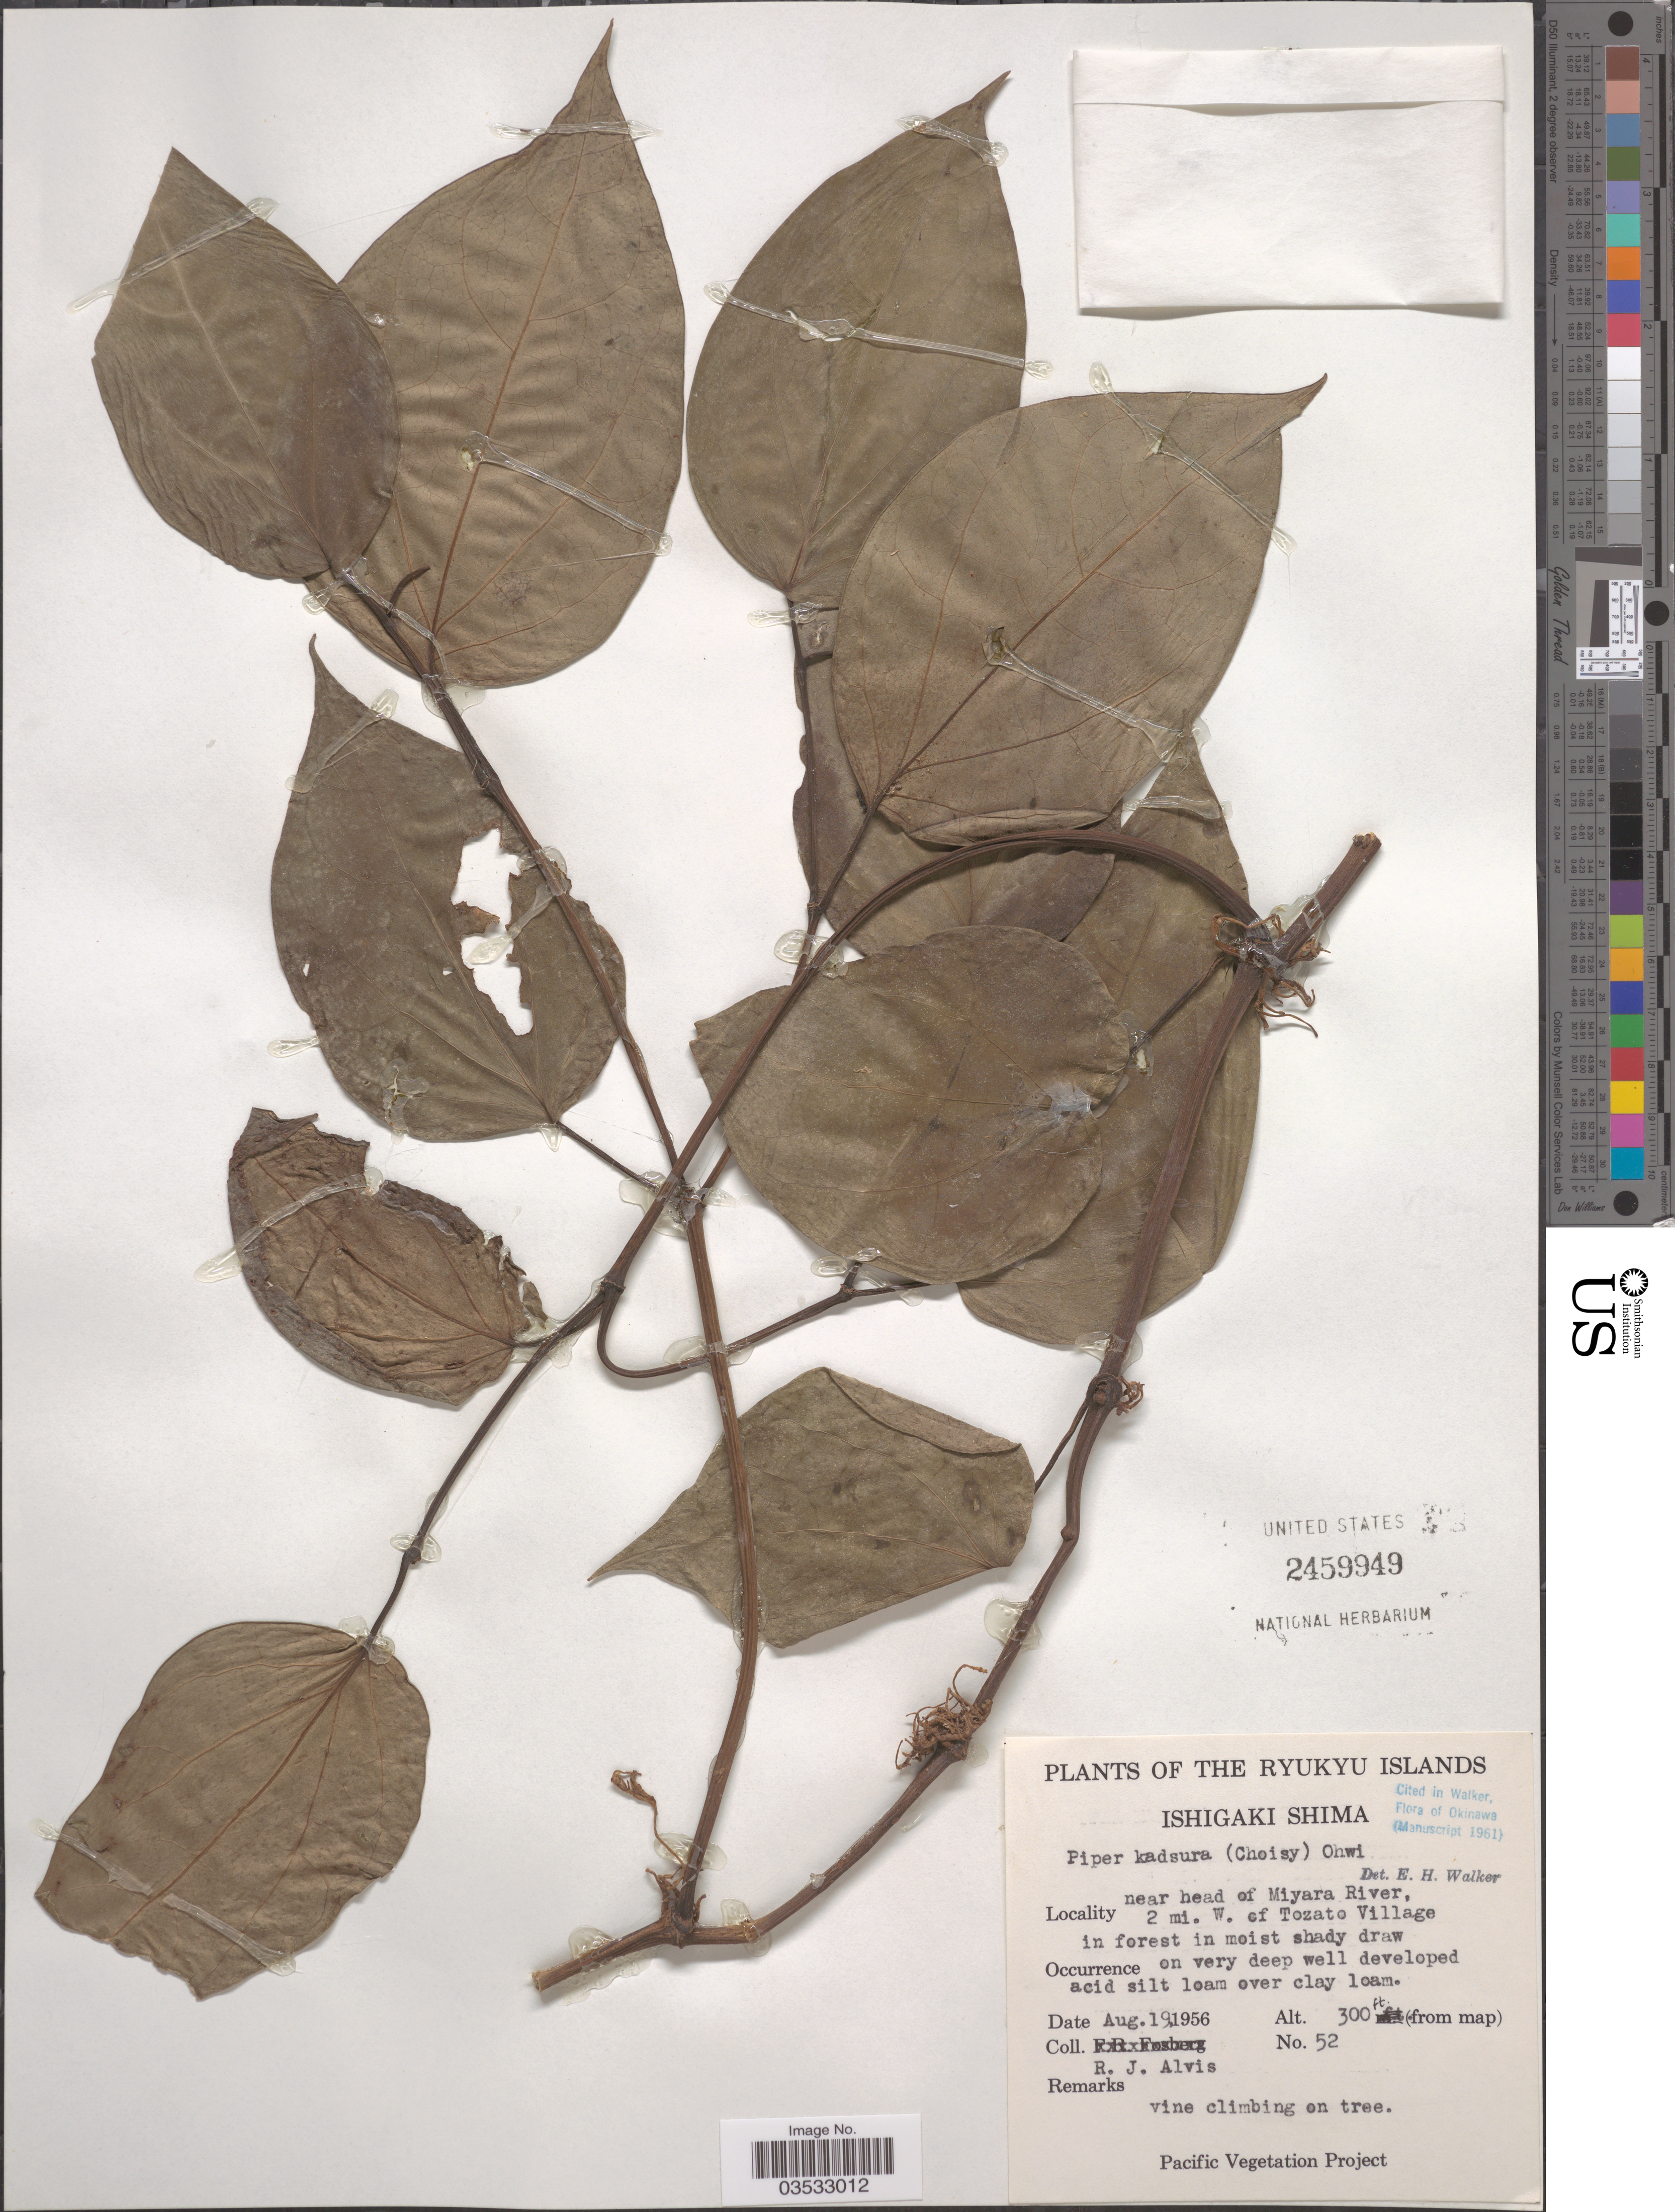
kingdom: Plantae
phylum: Tracheophyta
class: Magnoliopsida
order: Piperales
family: Piperaceae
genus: Piper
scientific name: Piper kadsura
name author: (Choisy) Ohwi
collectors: R. Alvis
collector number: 52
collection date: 1956-08-19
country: Japan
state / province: Okinawa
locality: The Ryukyu Islands. Ishigaki Shima. Near head of Miyara River, 2 mi. W. of Tozato Village.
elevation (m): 91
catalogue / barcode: US 2459949